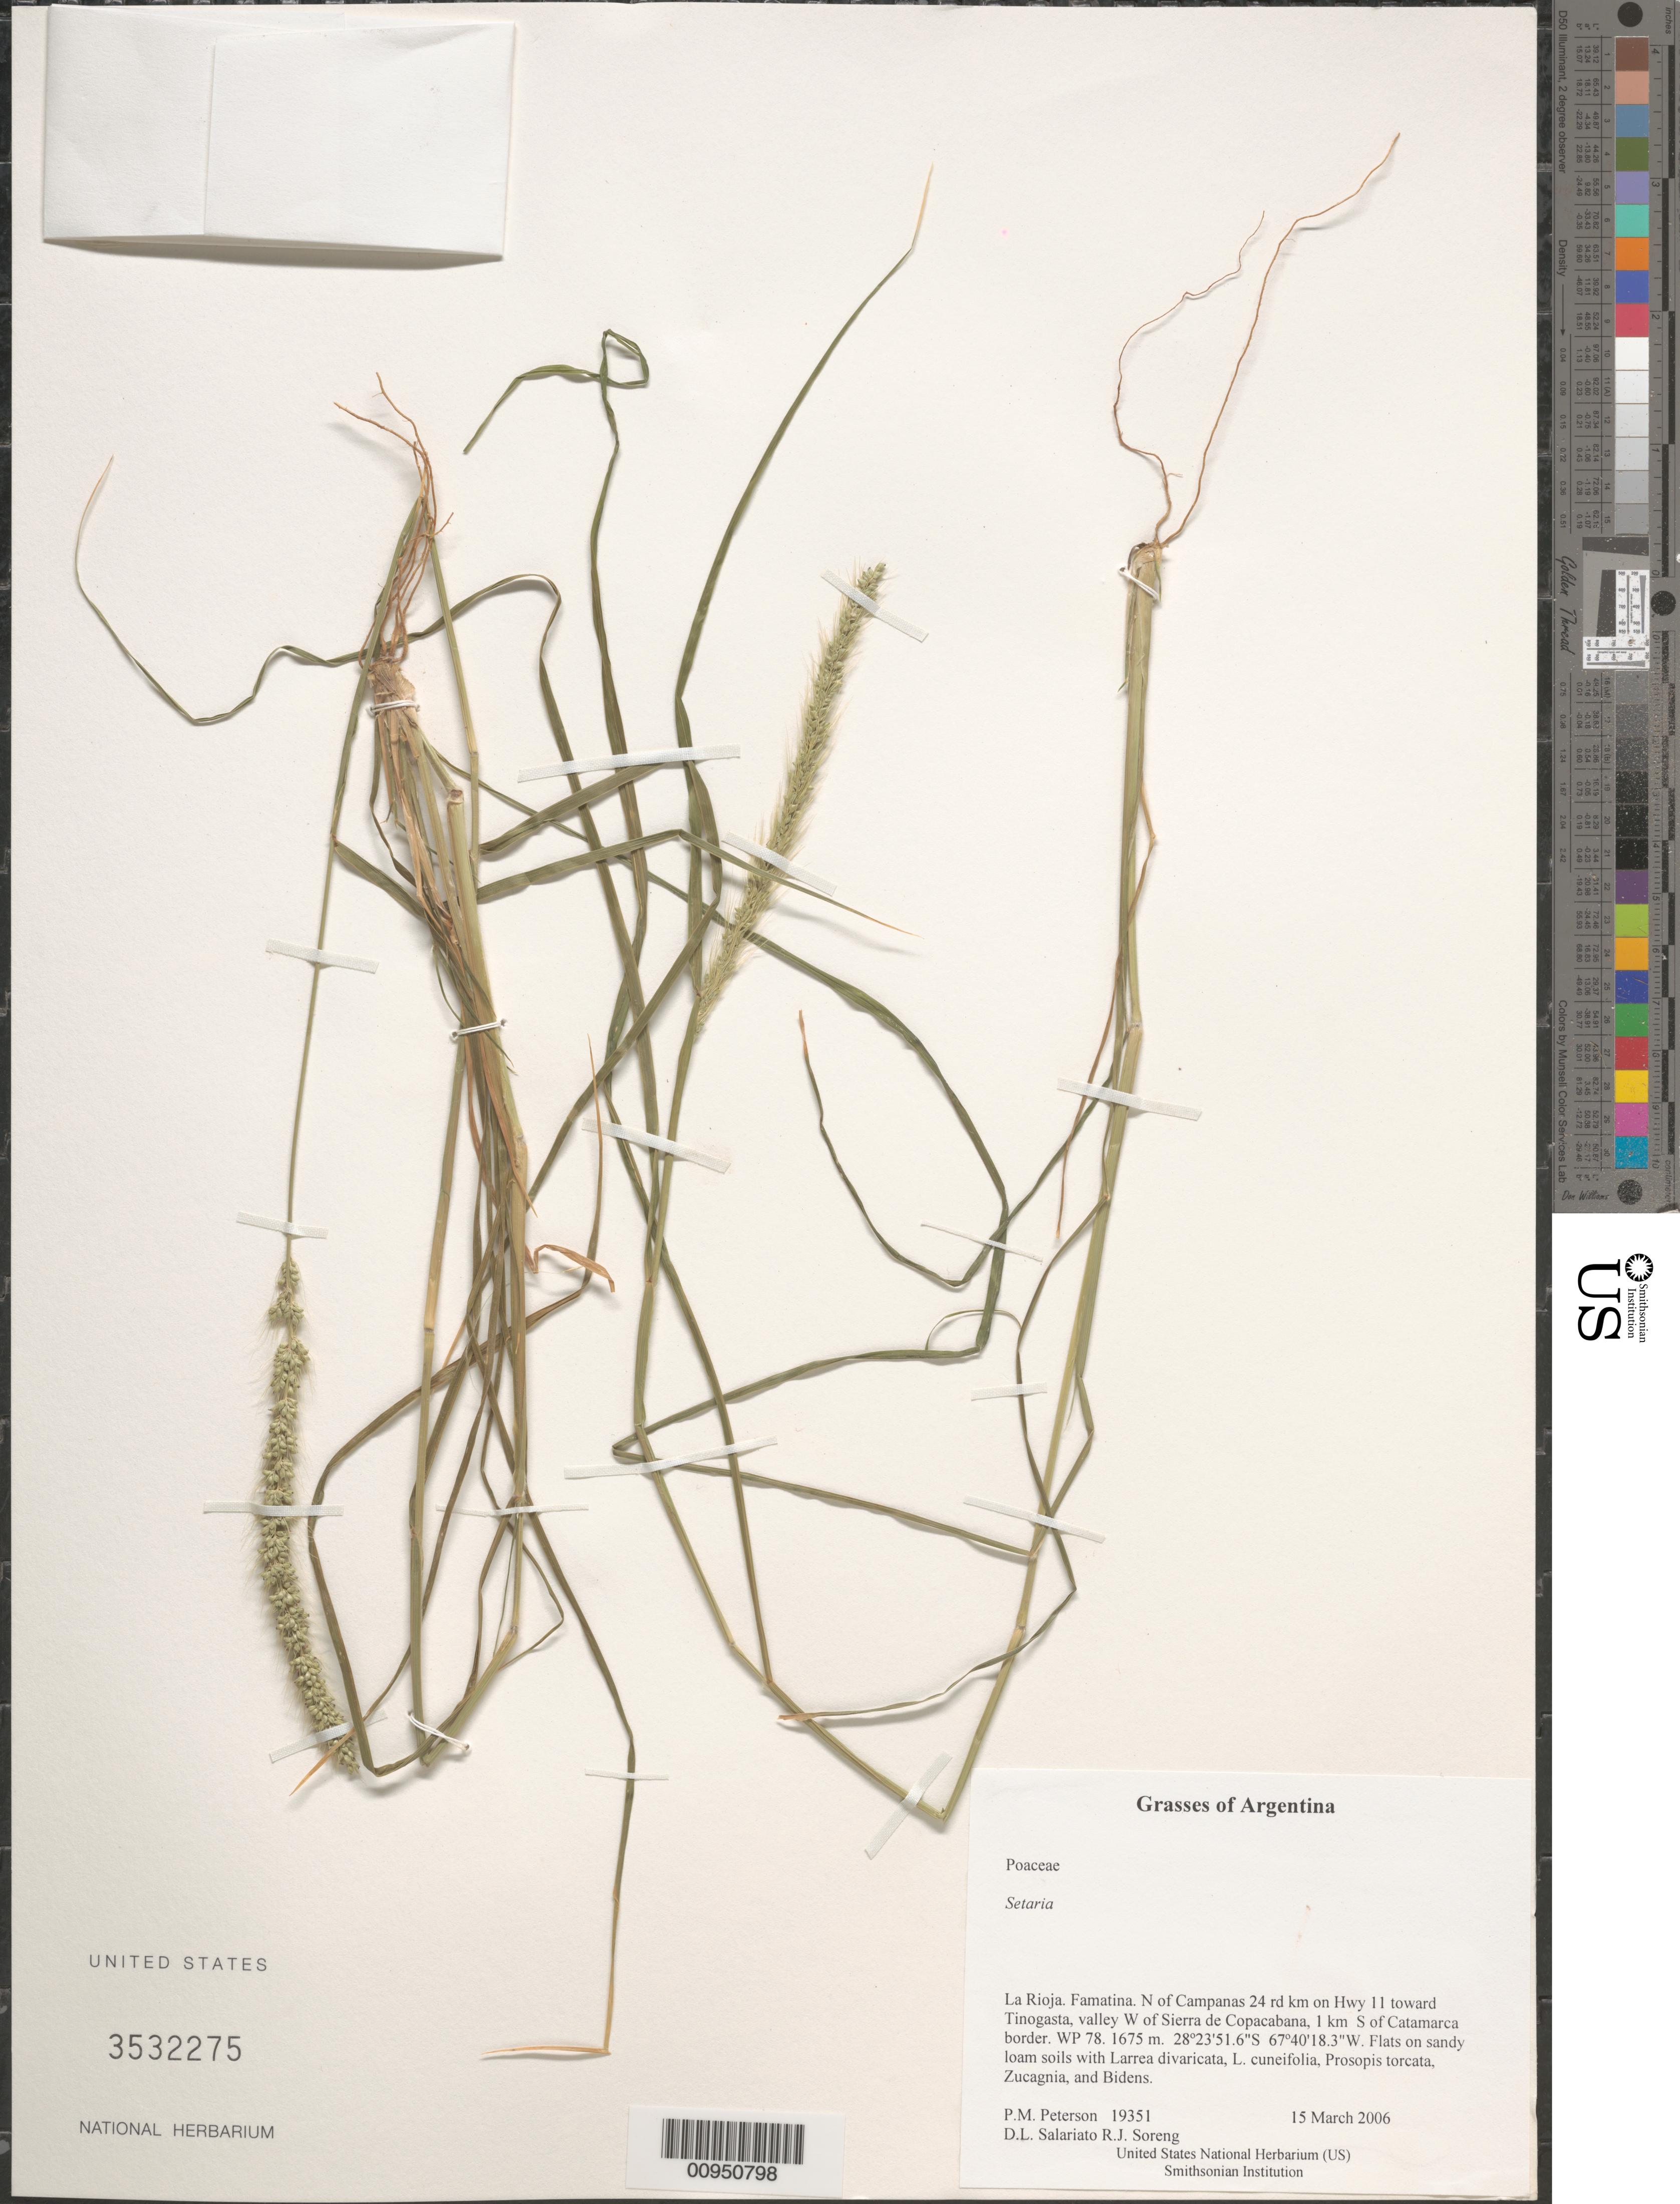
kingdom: Plantae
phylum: Tracheophyta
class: Liliopsida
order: Poales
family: Poaceae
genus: Setaria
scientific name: Setaria sp.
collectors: P. M. Peterson, R. J. Soreng, D. Salariato & A. Panizza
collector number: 19351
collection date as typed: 15 Mar 2006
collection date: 2006-03-15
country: Argentina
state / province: La Rioja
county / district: Famatina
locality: N of Campanas 24 rd km on Hwy 11 toward Tinogasta, valley W of Sierra de Copacabana, 1 km S of Catamarca border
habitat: Flats on sandy loam soils with Larrea divaricata, L. cuneifolia, Prosopis torcata, Zucagnia, and Bidens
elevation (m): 1675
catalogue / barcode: US 3532275